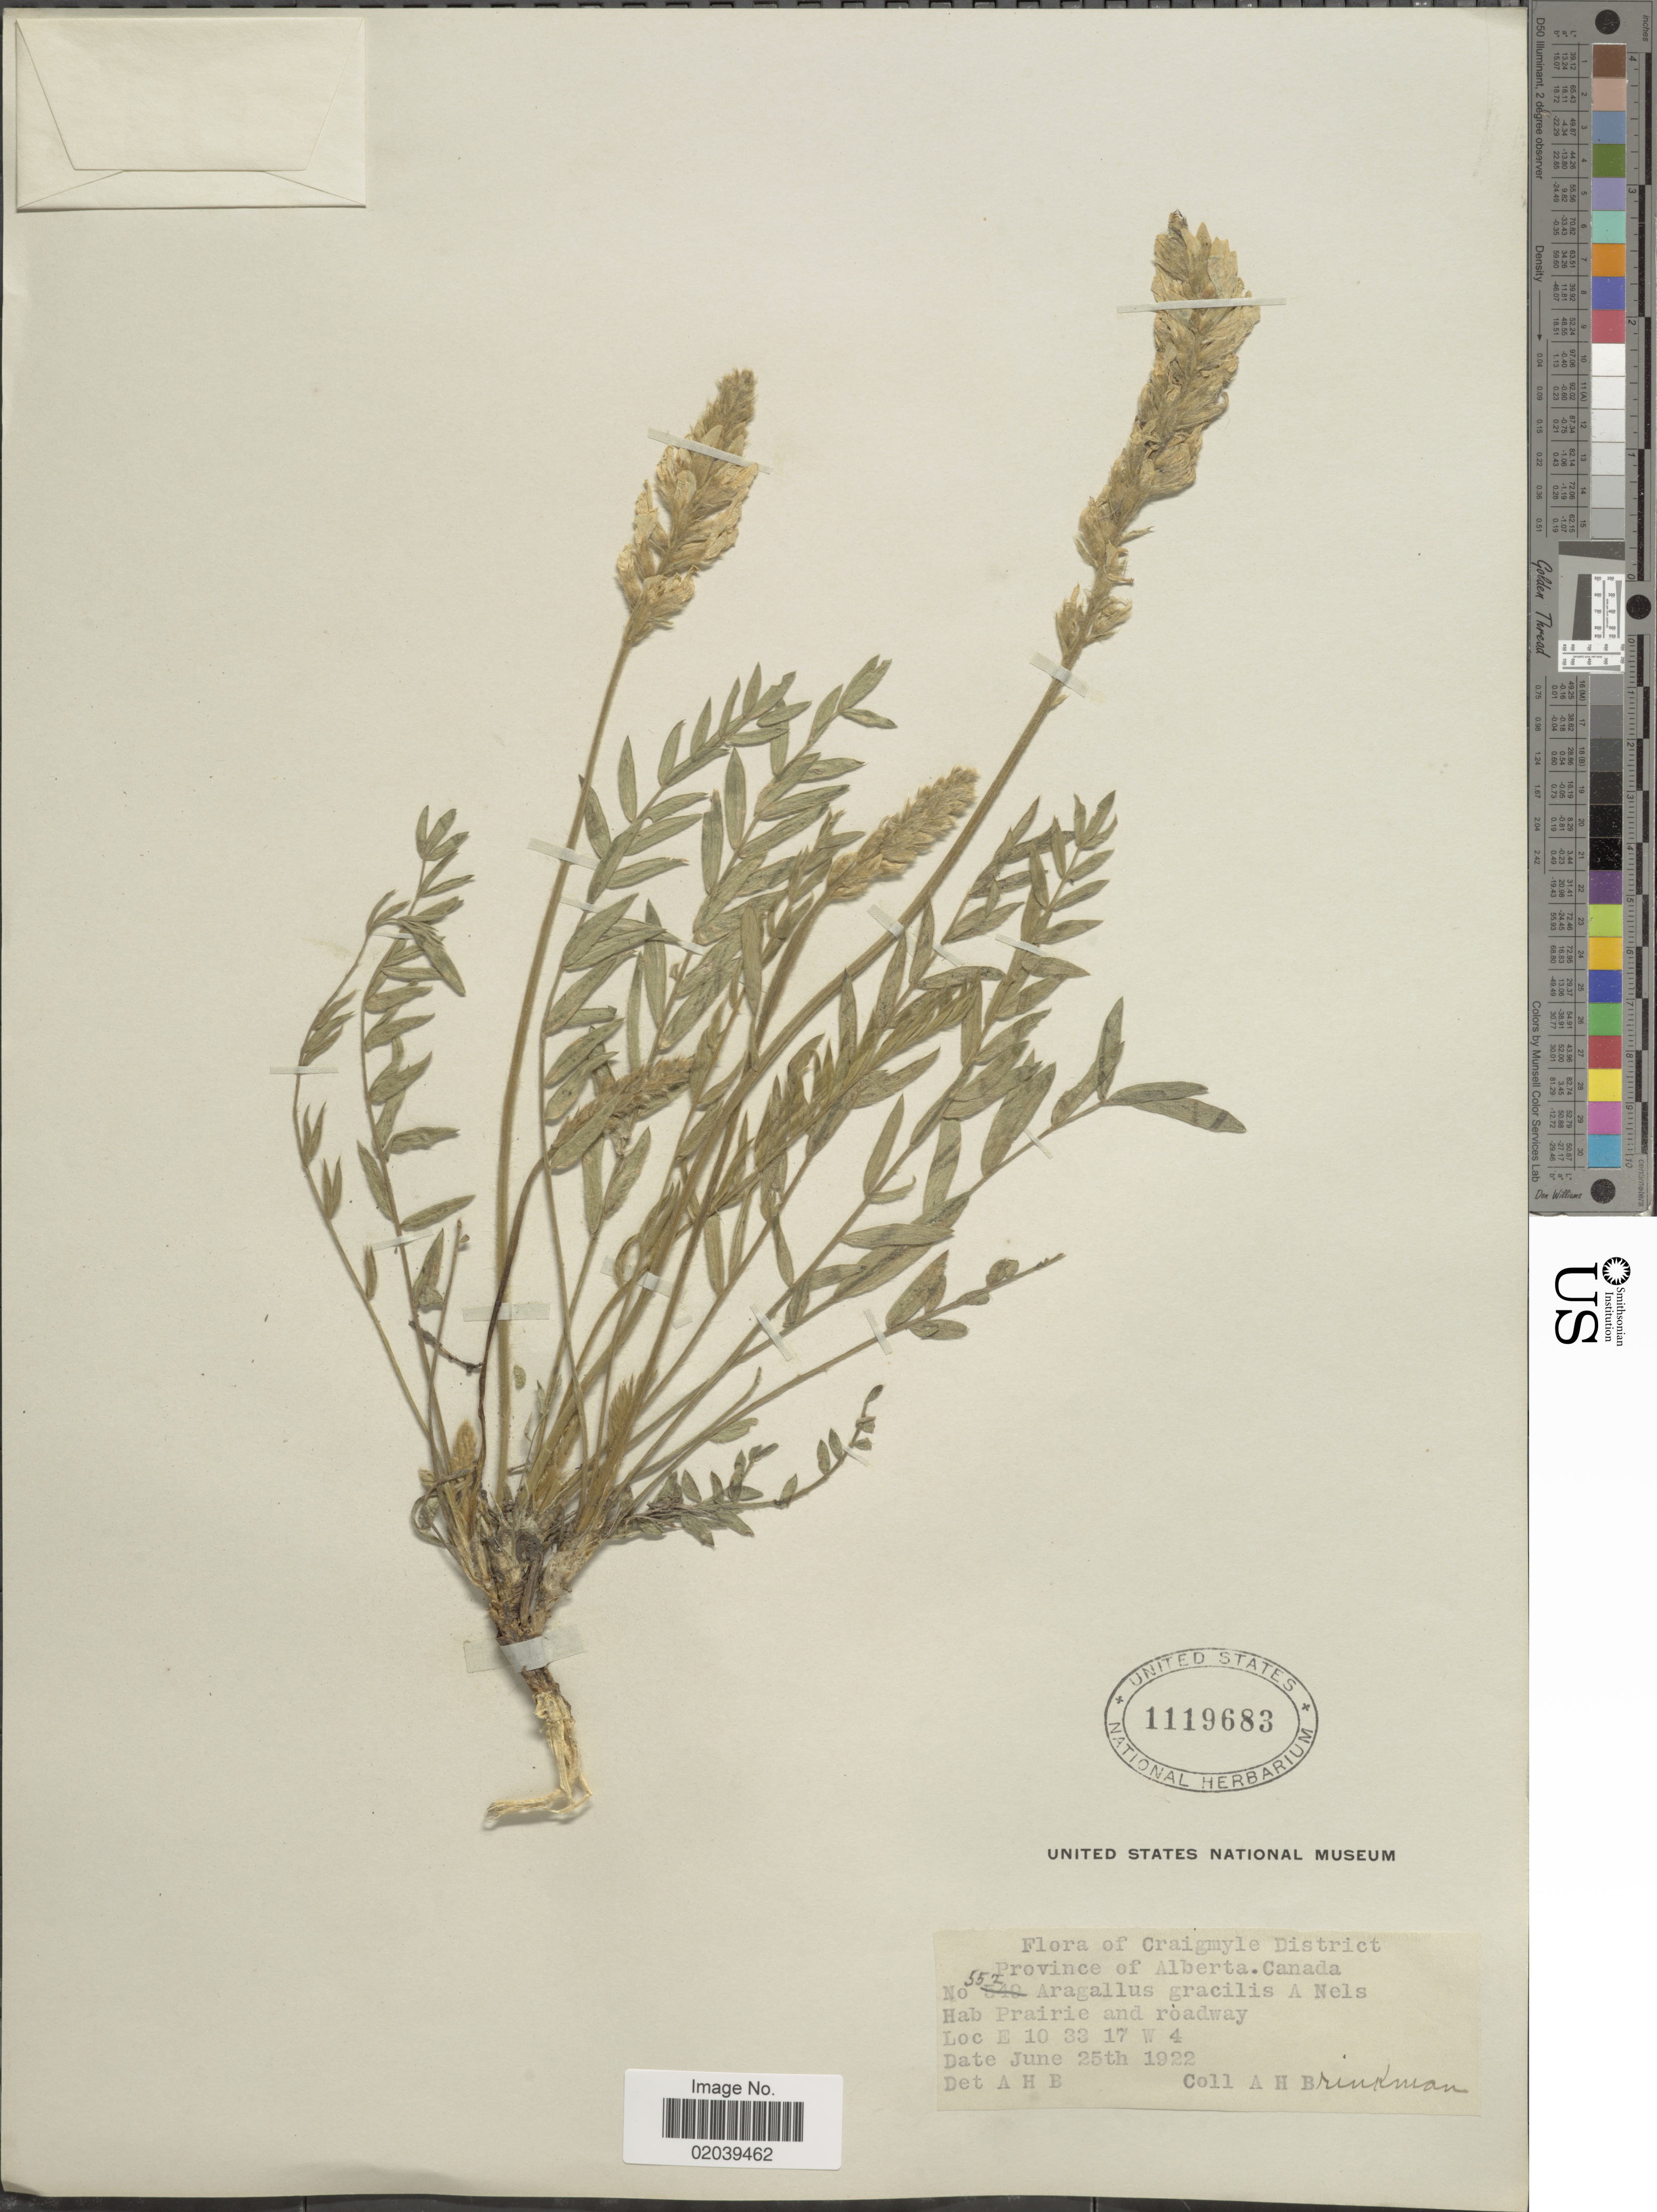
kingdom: Plantae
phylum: Tracheophyta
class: Magnoliopsida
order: Fabales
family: Fabaceae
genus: Oxytropis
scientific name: Oxytropis campestris var. gracilis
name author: (A. Nelson) Barneby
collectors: A. Brinkman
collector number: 552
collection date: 1922-06-25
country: Canada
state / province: Alberta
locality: Craigmyle District. E 10 33 17 W 4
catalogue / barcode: US 1119683